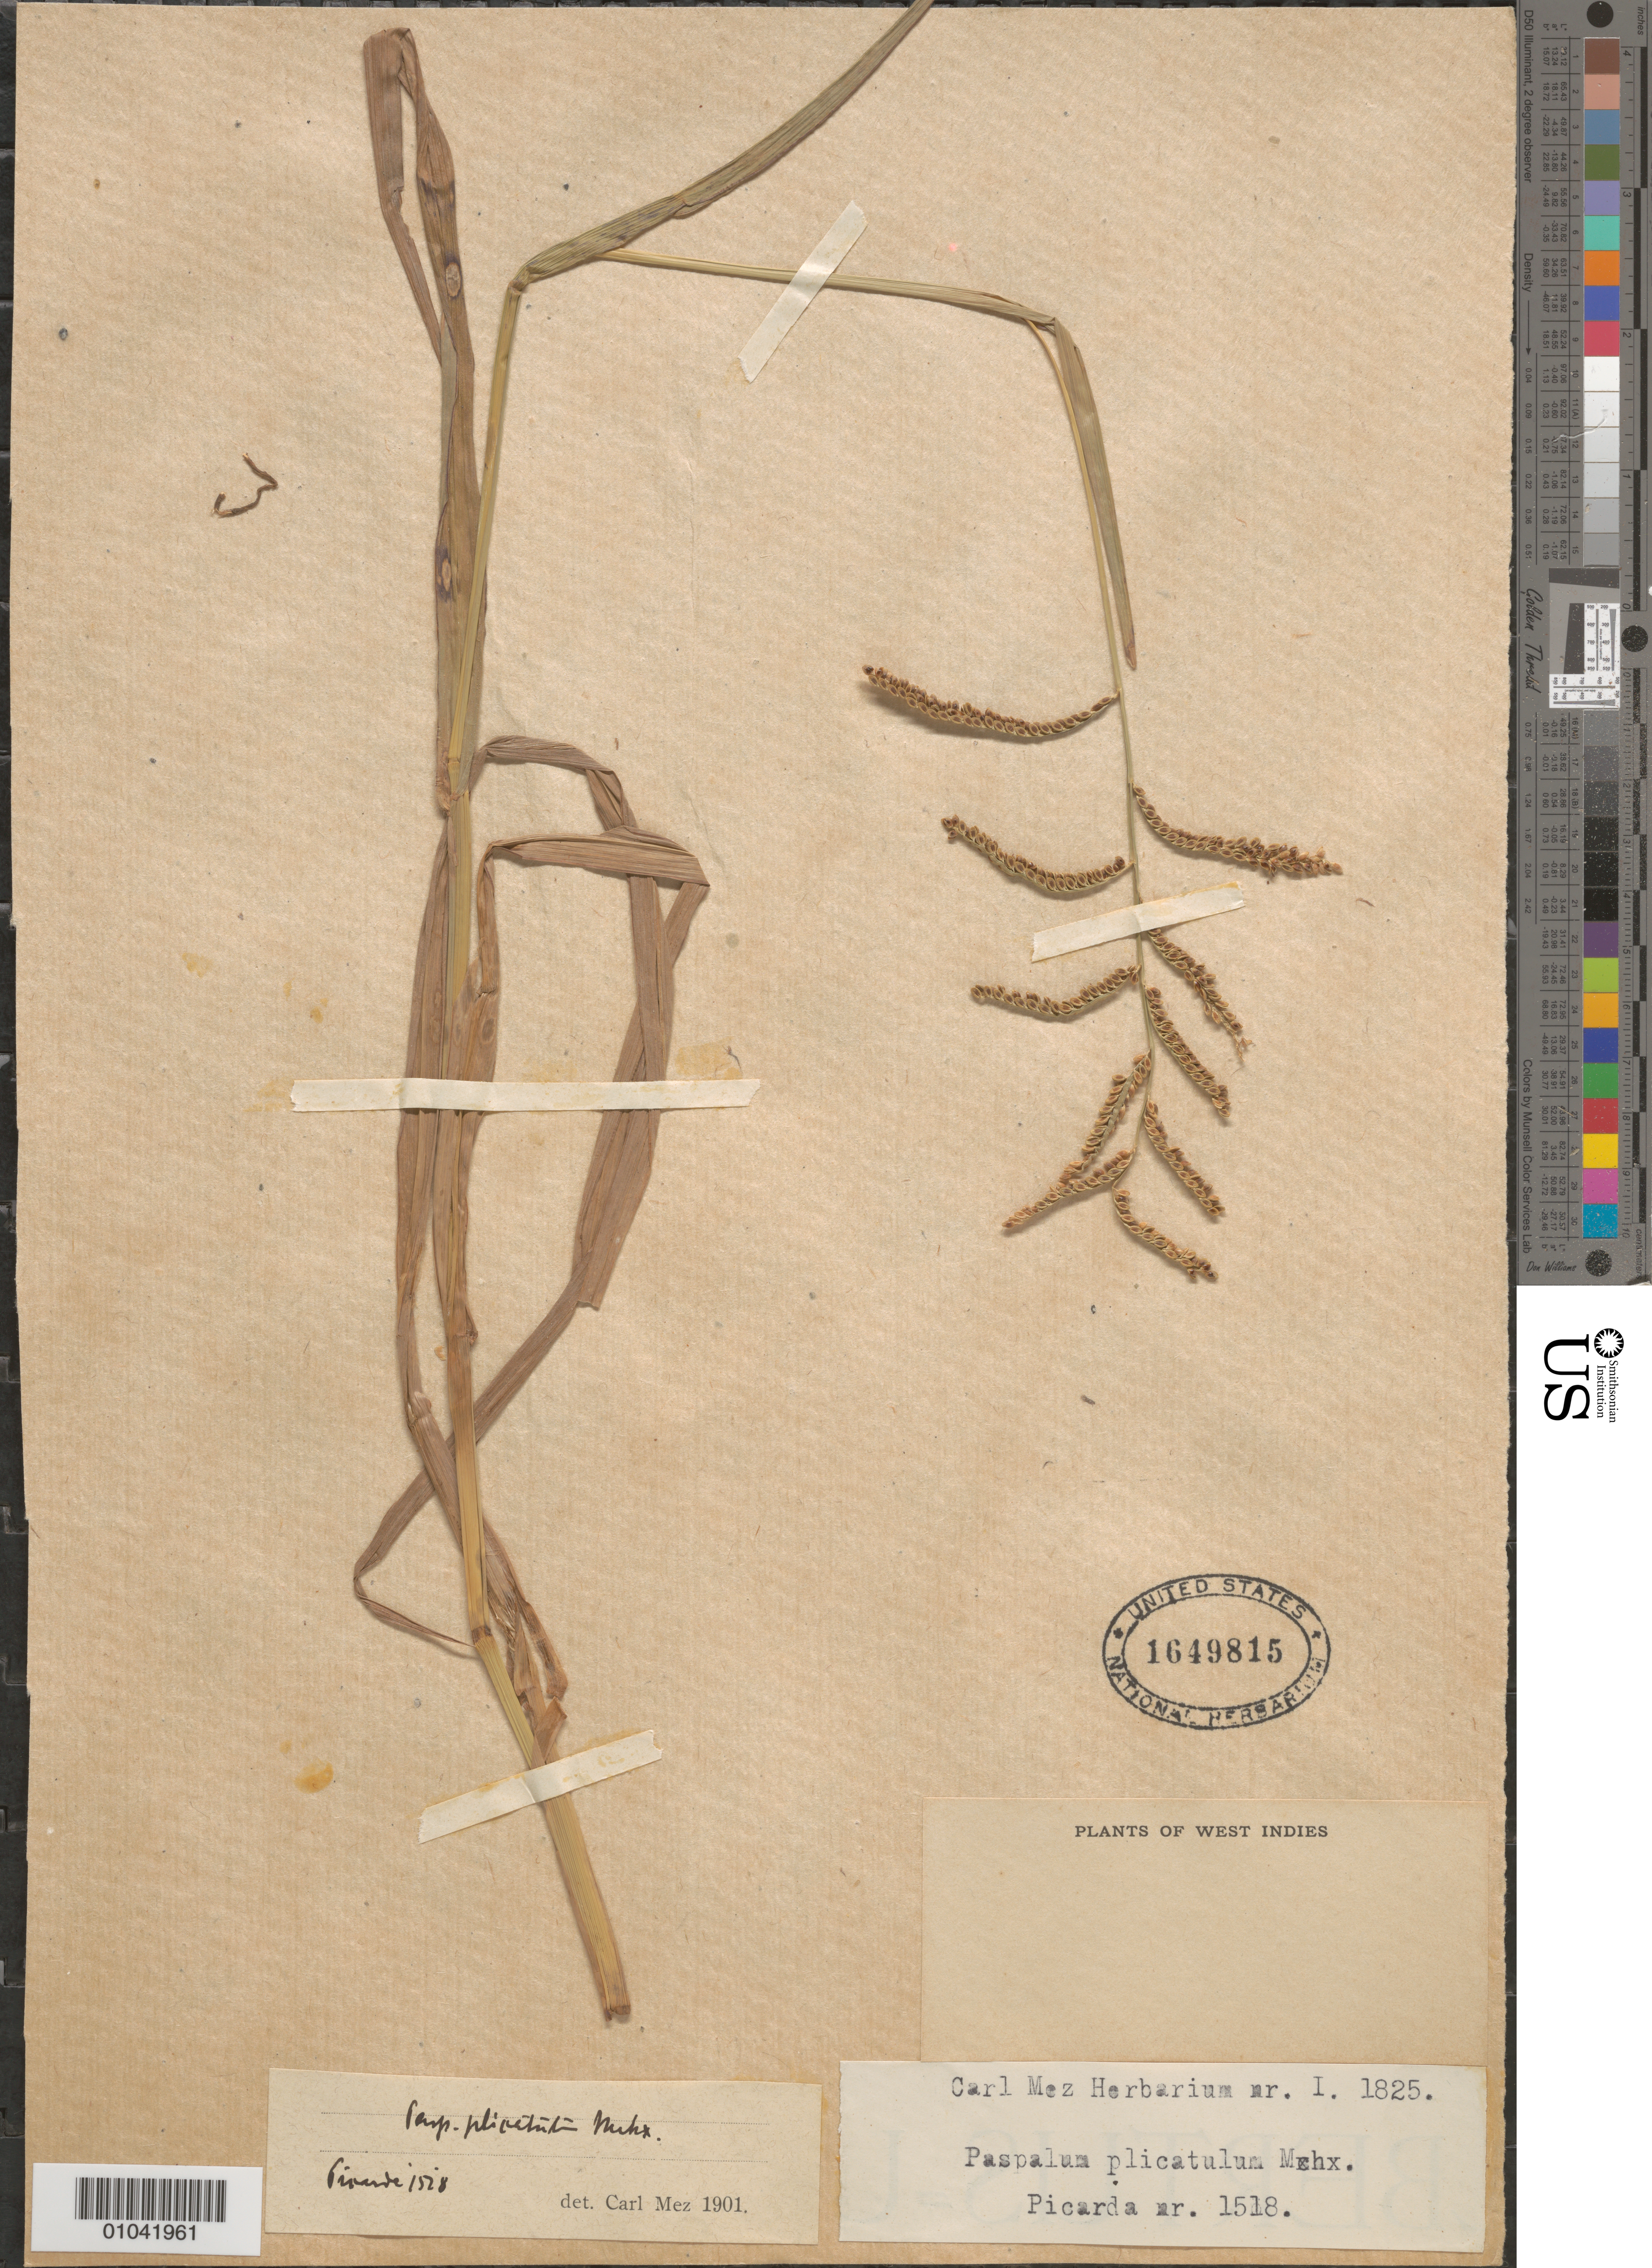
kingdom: Plantae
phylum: Tracheophyta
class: Liliopsida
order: Poales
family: Poaceae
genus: Paspalum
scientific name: Paspalum plicatulum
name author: Michx.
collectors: -. Picarda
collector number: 1518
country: Haiti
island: Hispaniola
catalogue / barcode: US 1649815